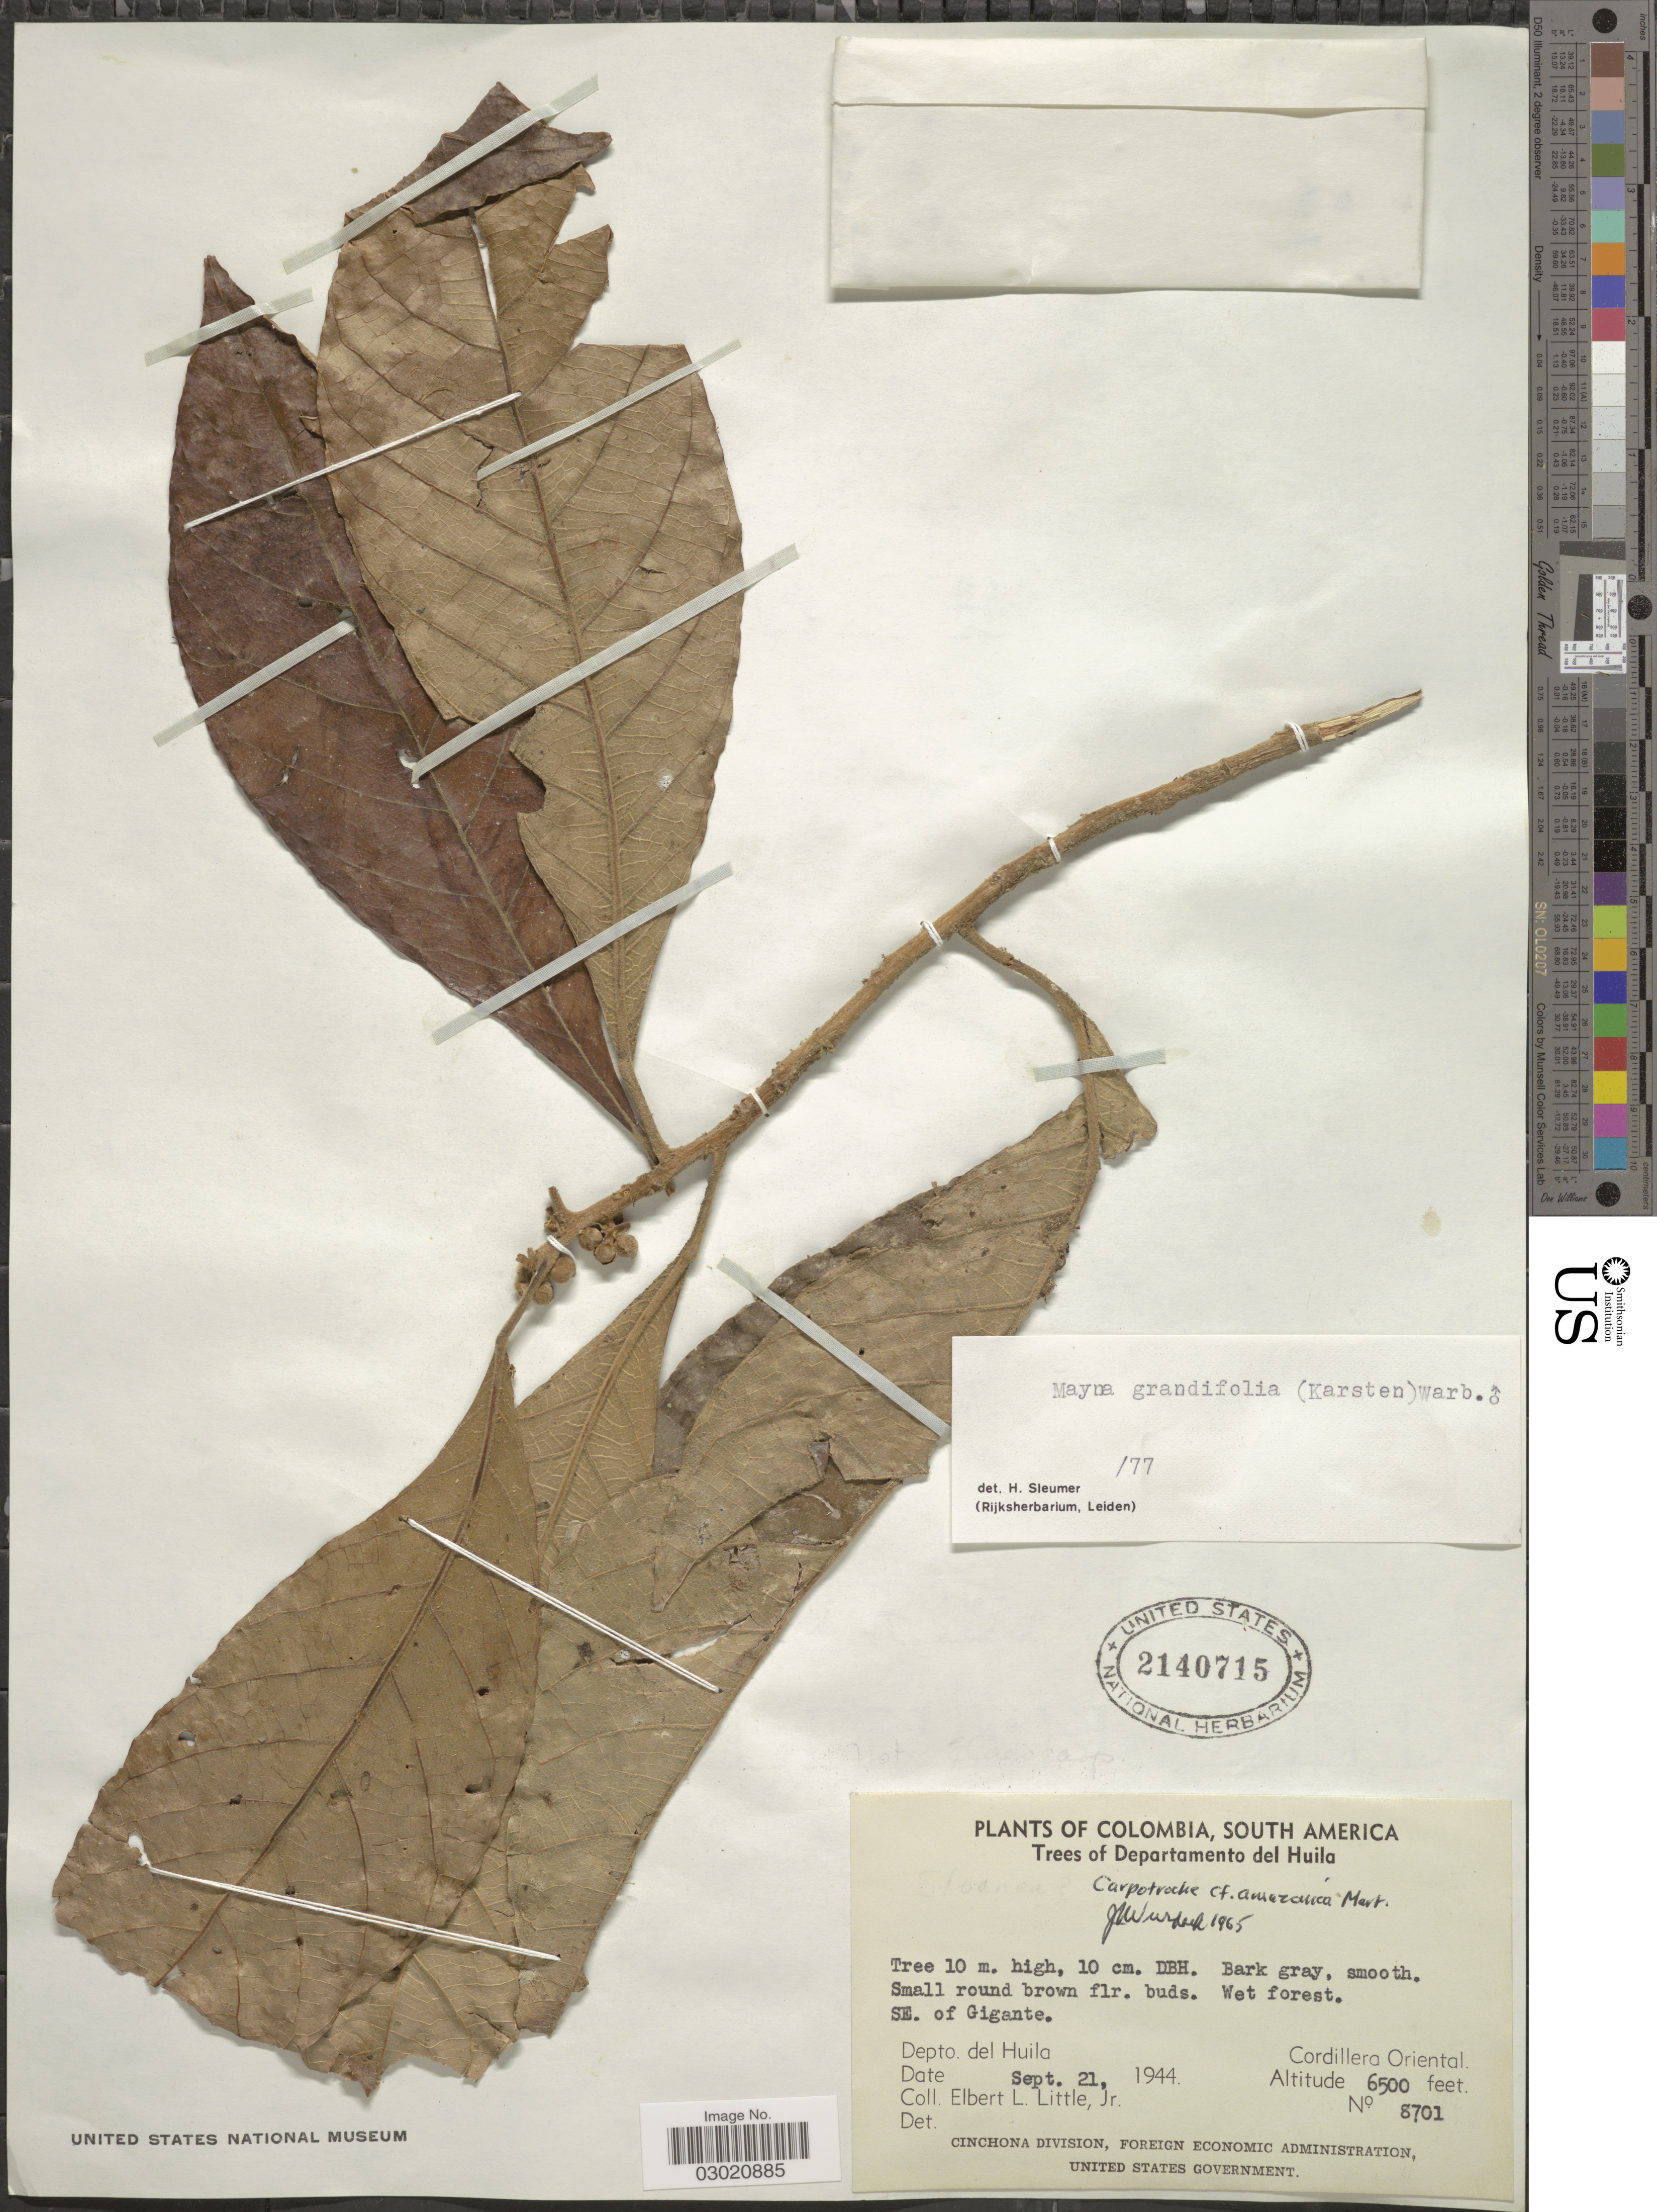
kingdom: Plantae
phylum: Tracheophyta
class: Magnoliopsida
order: Malpighiales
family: Achariaceae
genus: Mayna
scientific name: Mayna grandifolia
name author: (H. Karst.) Warb.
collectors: E. L. Little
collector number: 8701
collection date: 1944-09-21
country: Colombia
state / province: Huila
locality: Depto. del Huila, Cordillera Oriental, SE. of Gigante.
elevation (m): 1981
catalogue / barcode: US 2140715